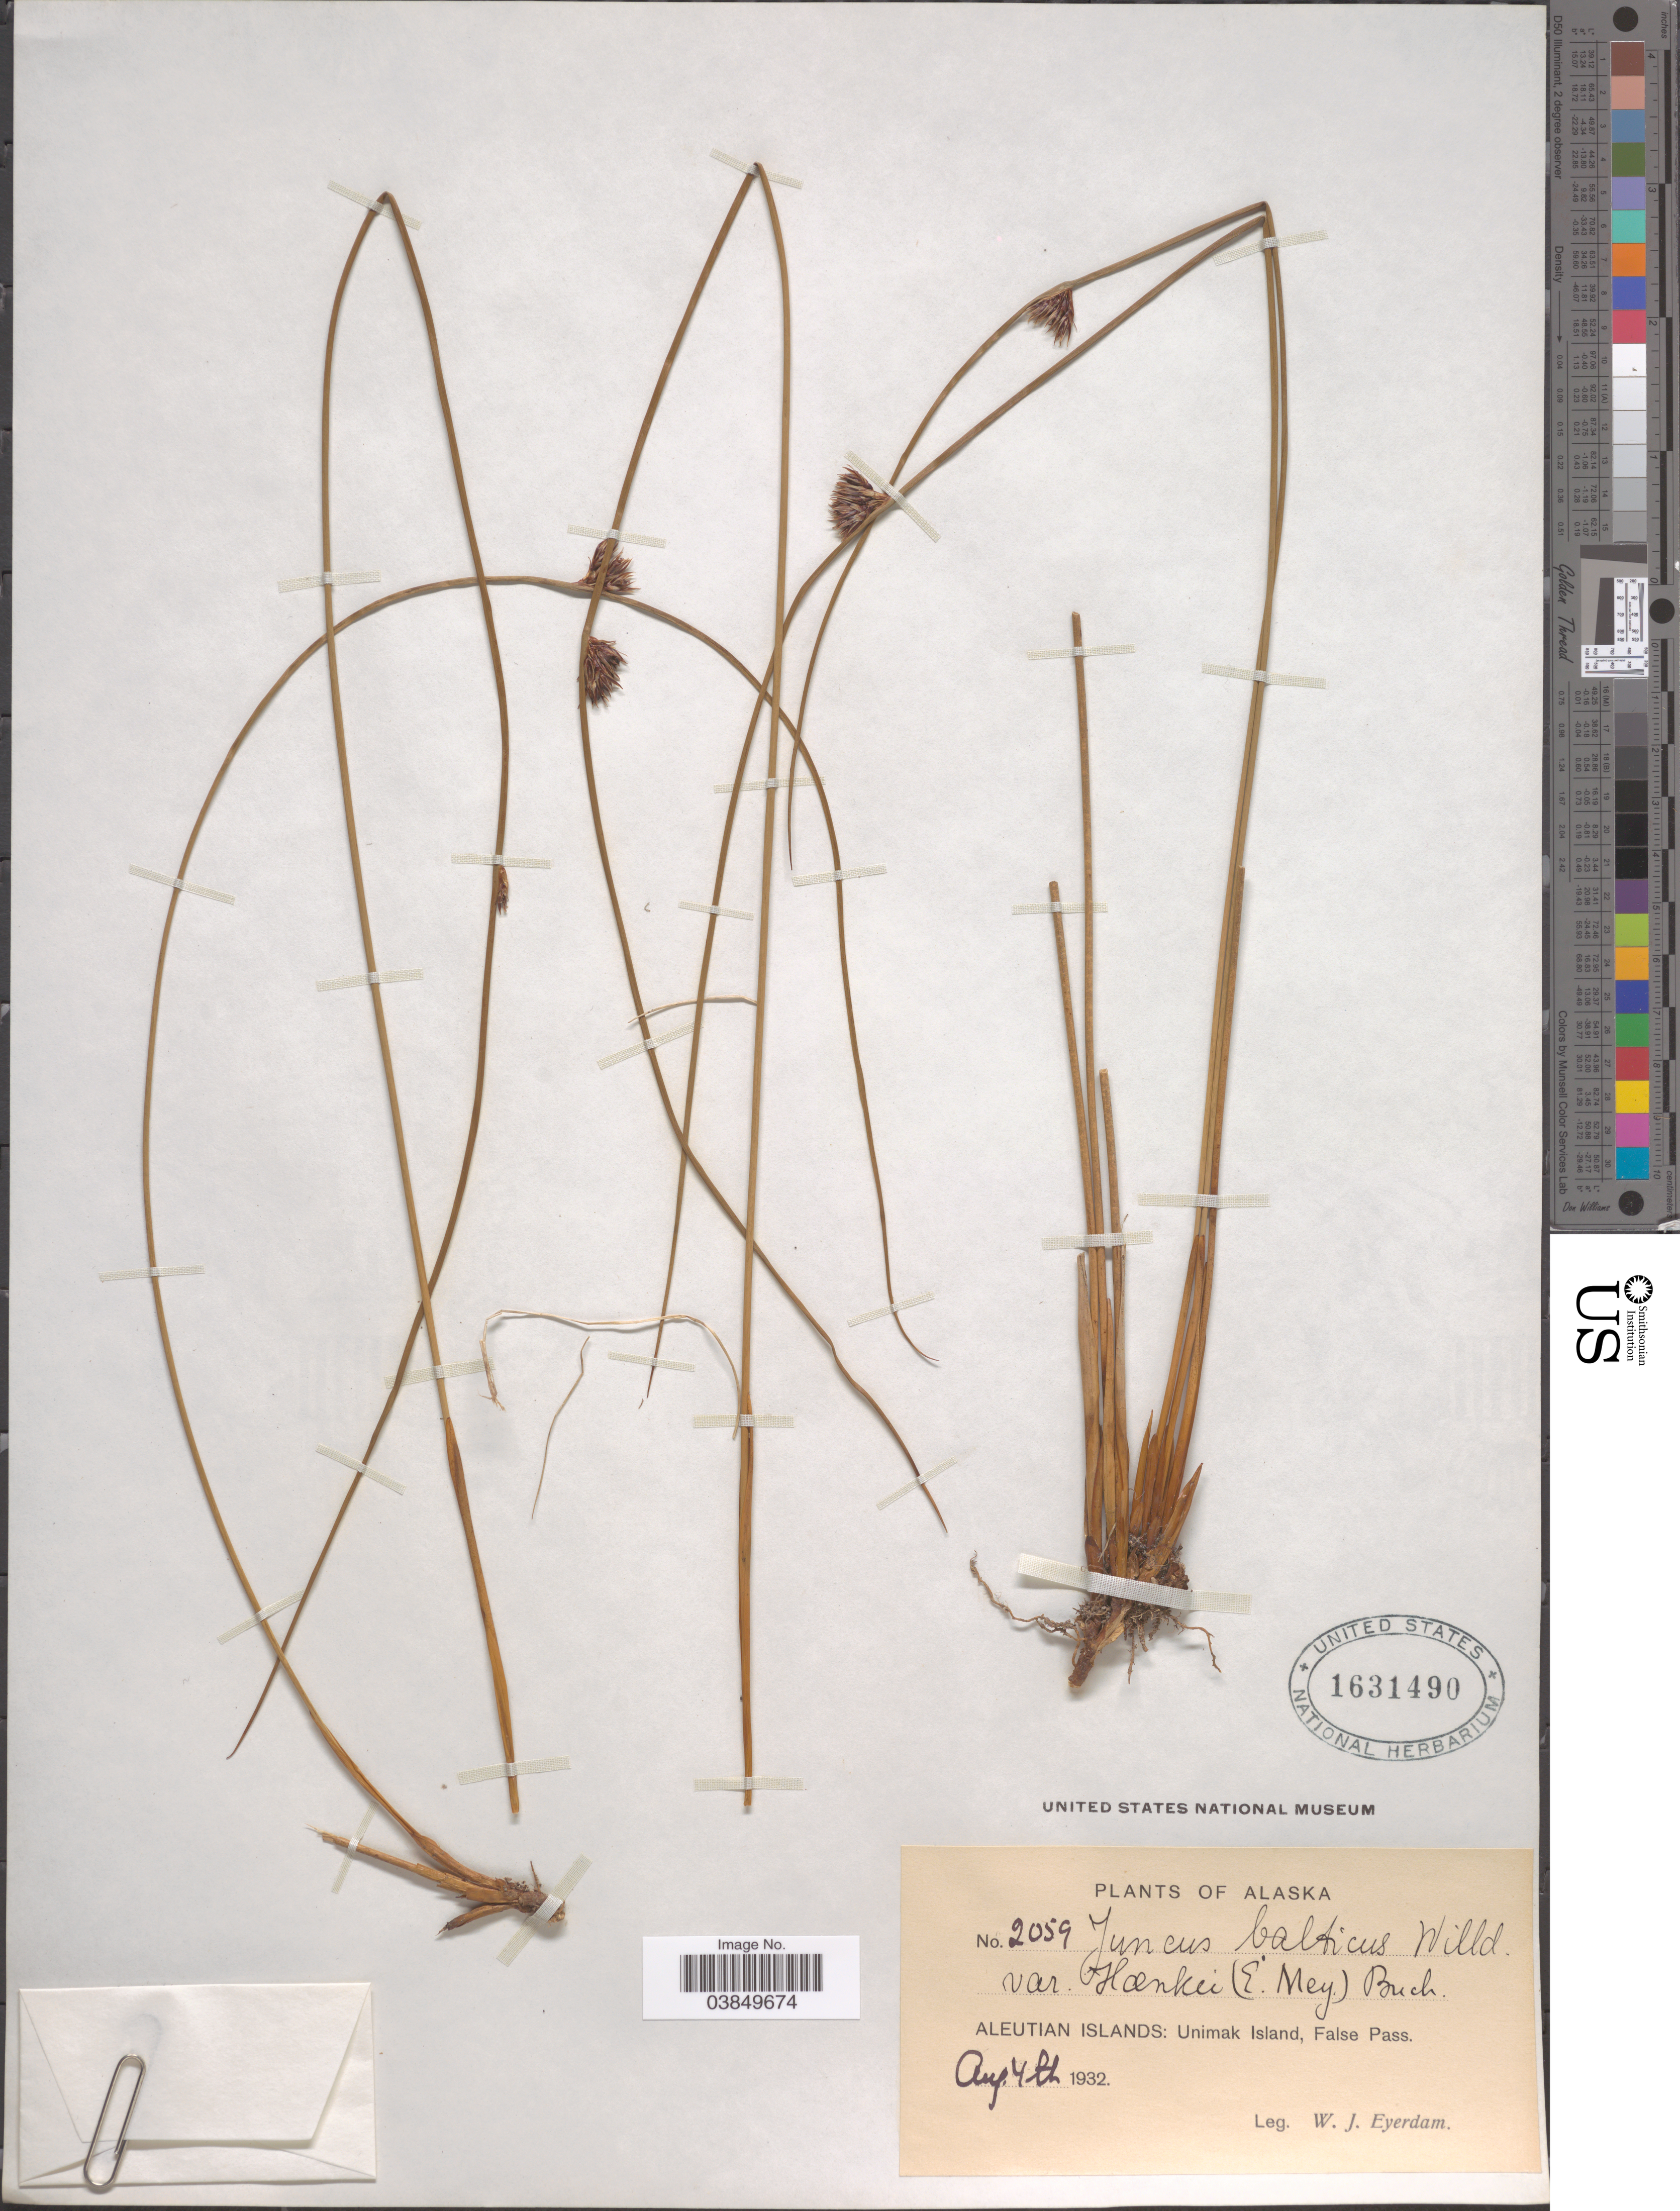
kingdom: Plantae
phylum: Tracheophyta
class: Liliopsida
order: Poales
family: Juncaceae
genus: Juncus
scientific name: Juncus balticus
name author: Willd.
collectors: W. J. Eyerdam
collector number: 2059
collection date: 1932-08-04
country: United States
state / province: Alaska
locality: Aleutian Islands: Unimak Island, False Pass.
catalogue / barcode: US 1631490